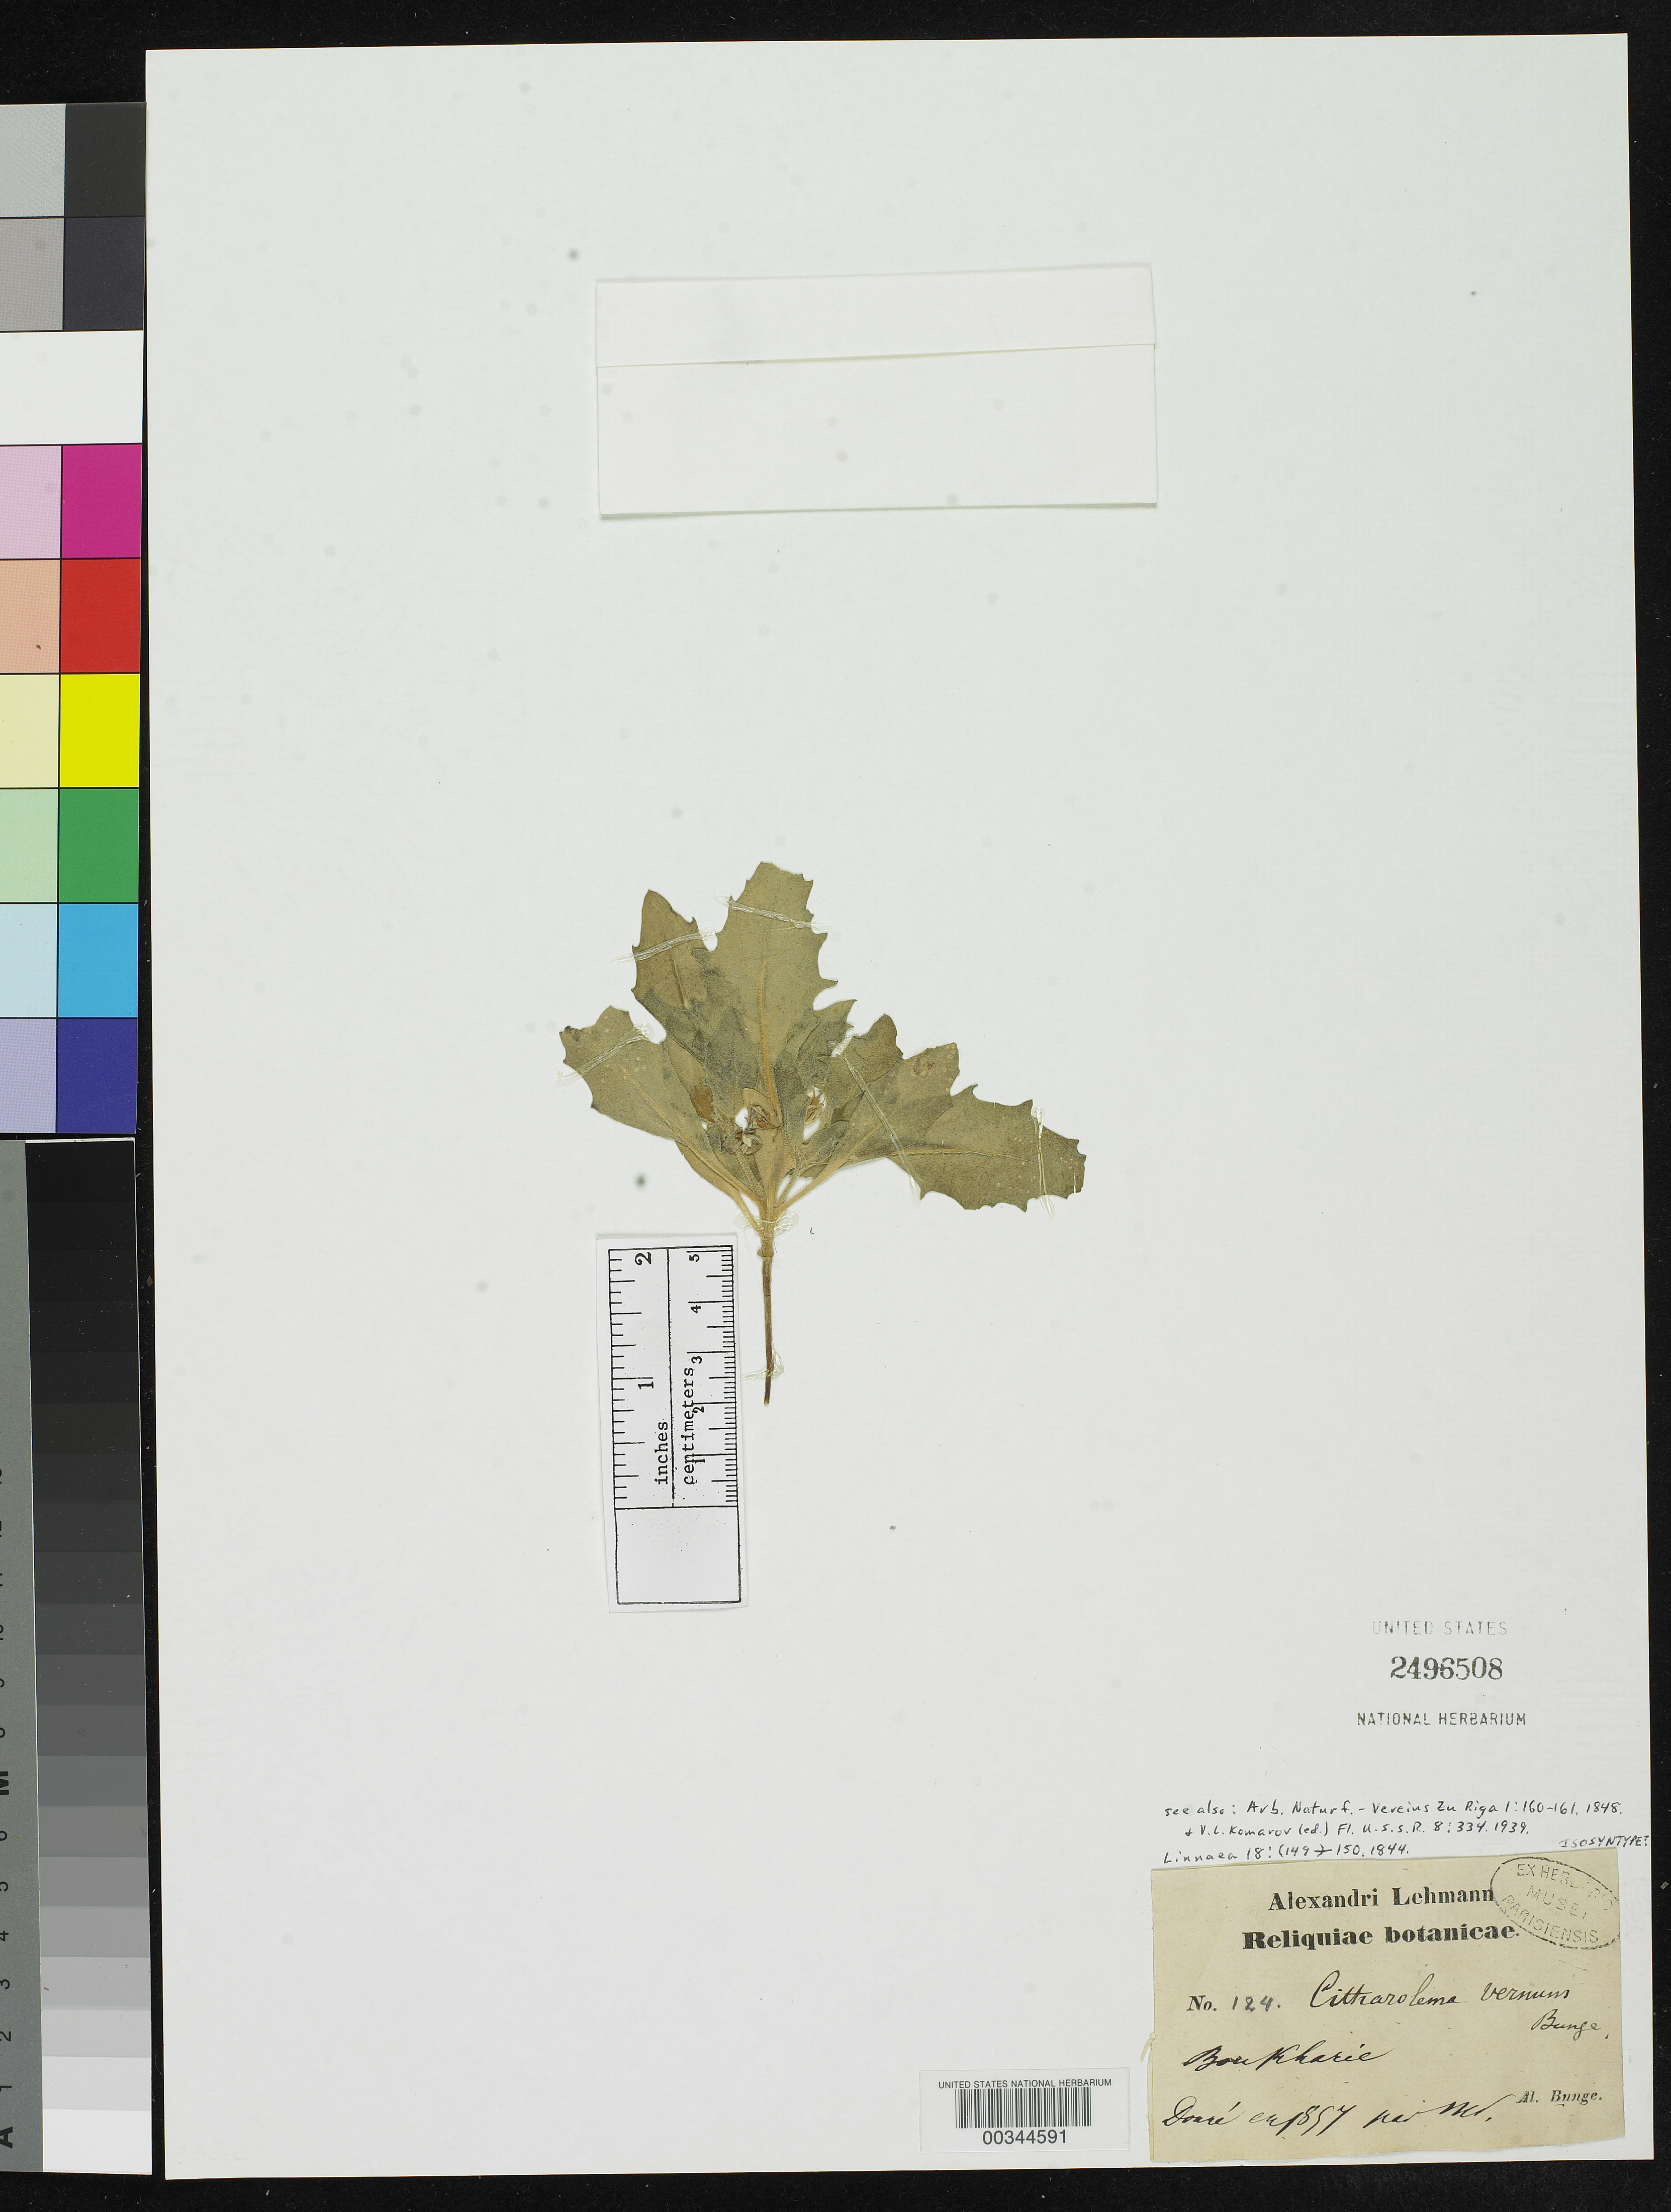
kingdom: Plantae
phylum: Tracheophyta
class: Magnoliopsida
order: Brassicales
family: Brassicaceae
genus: Cithareloma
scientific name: Cithareloma vernum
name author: Bunge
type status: Isosyntype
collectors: A. Bunge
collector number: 124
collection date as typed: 1857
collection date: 1857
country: Russian Federation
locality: Boukharie.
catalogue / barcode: US 2496508